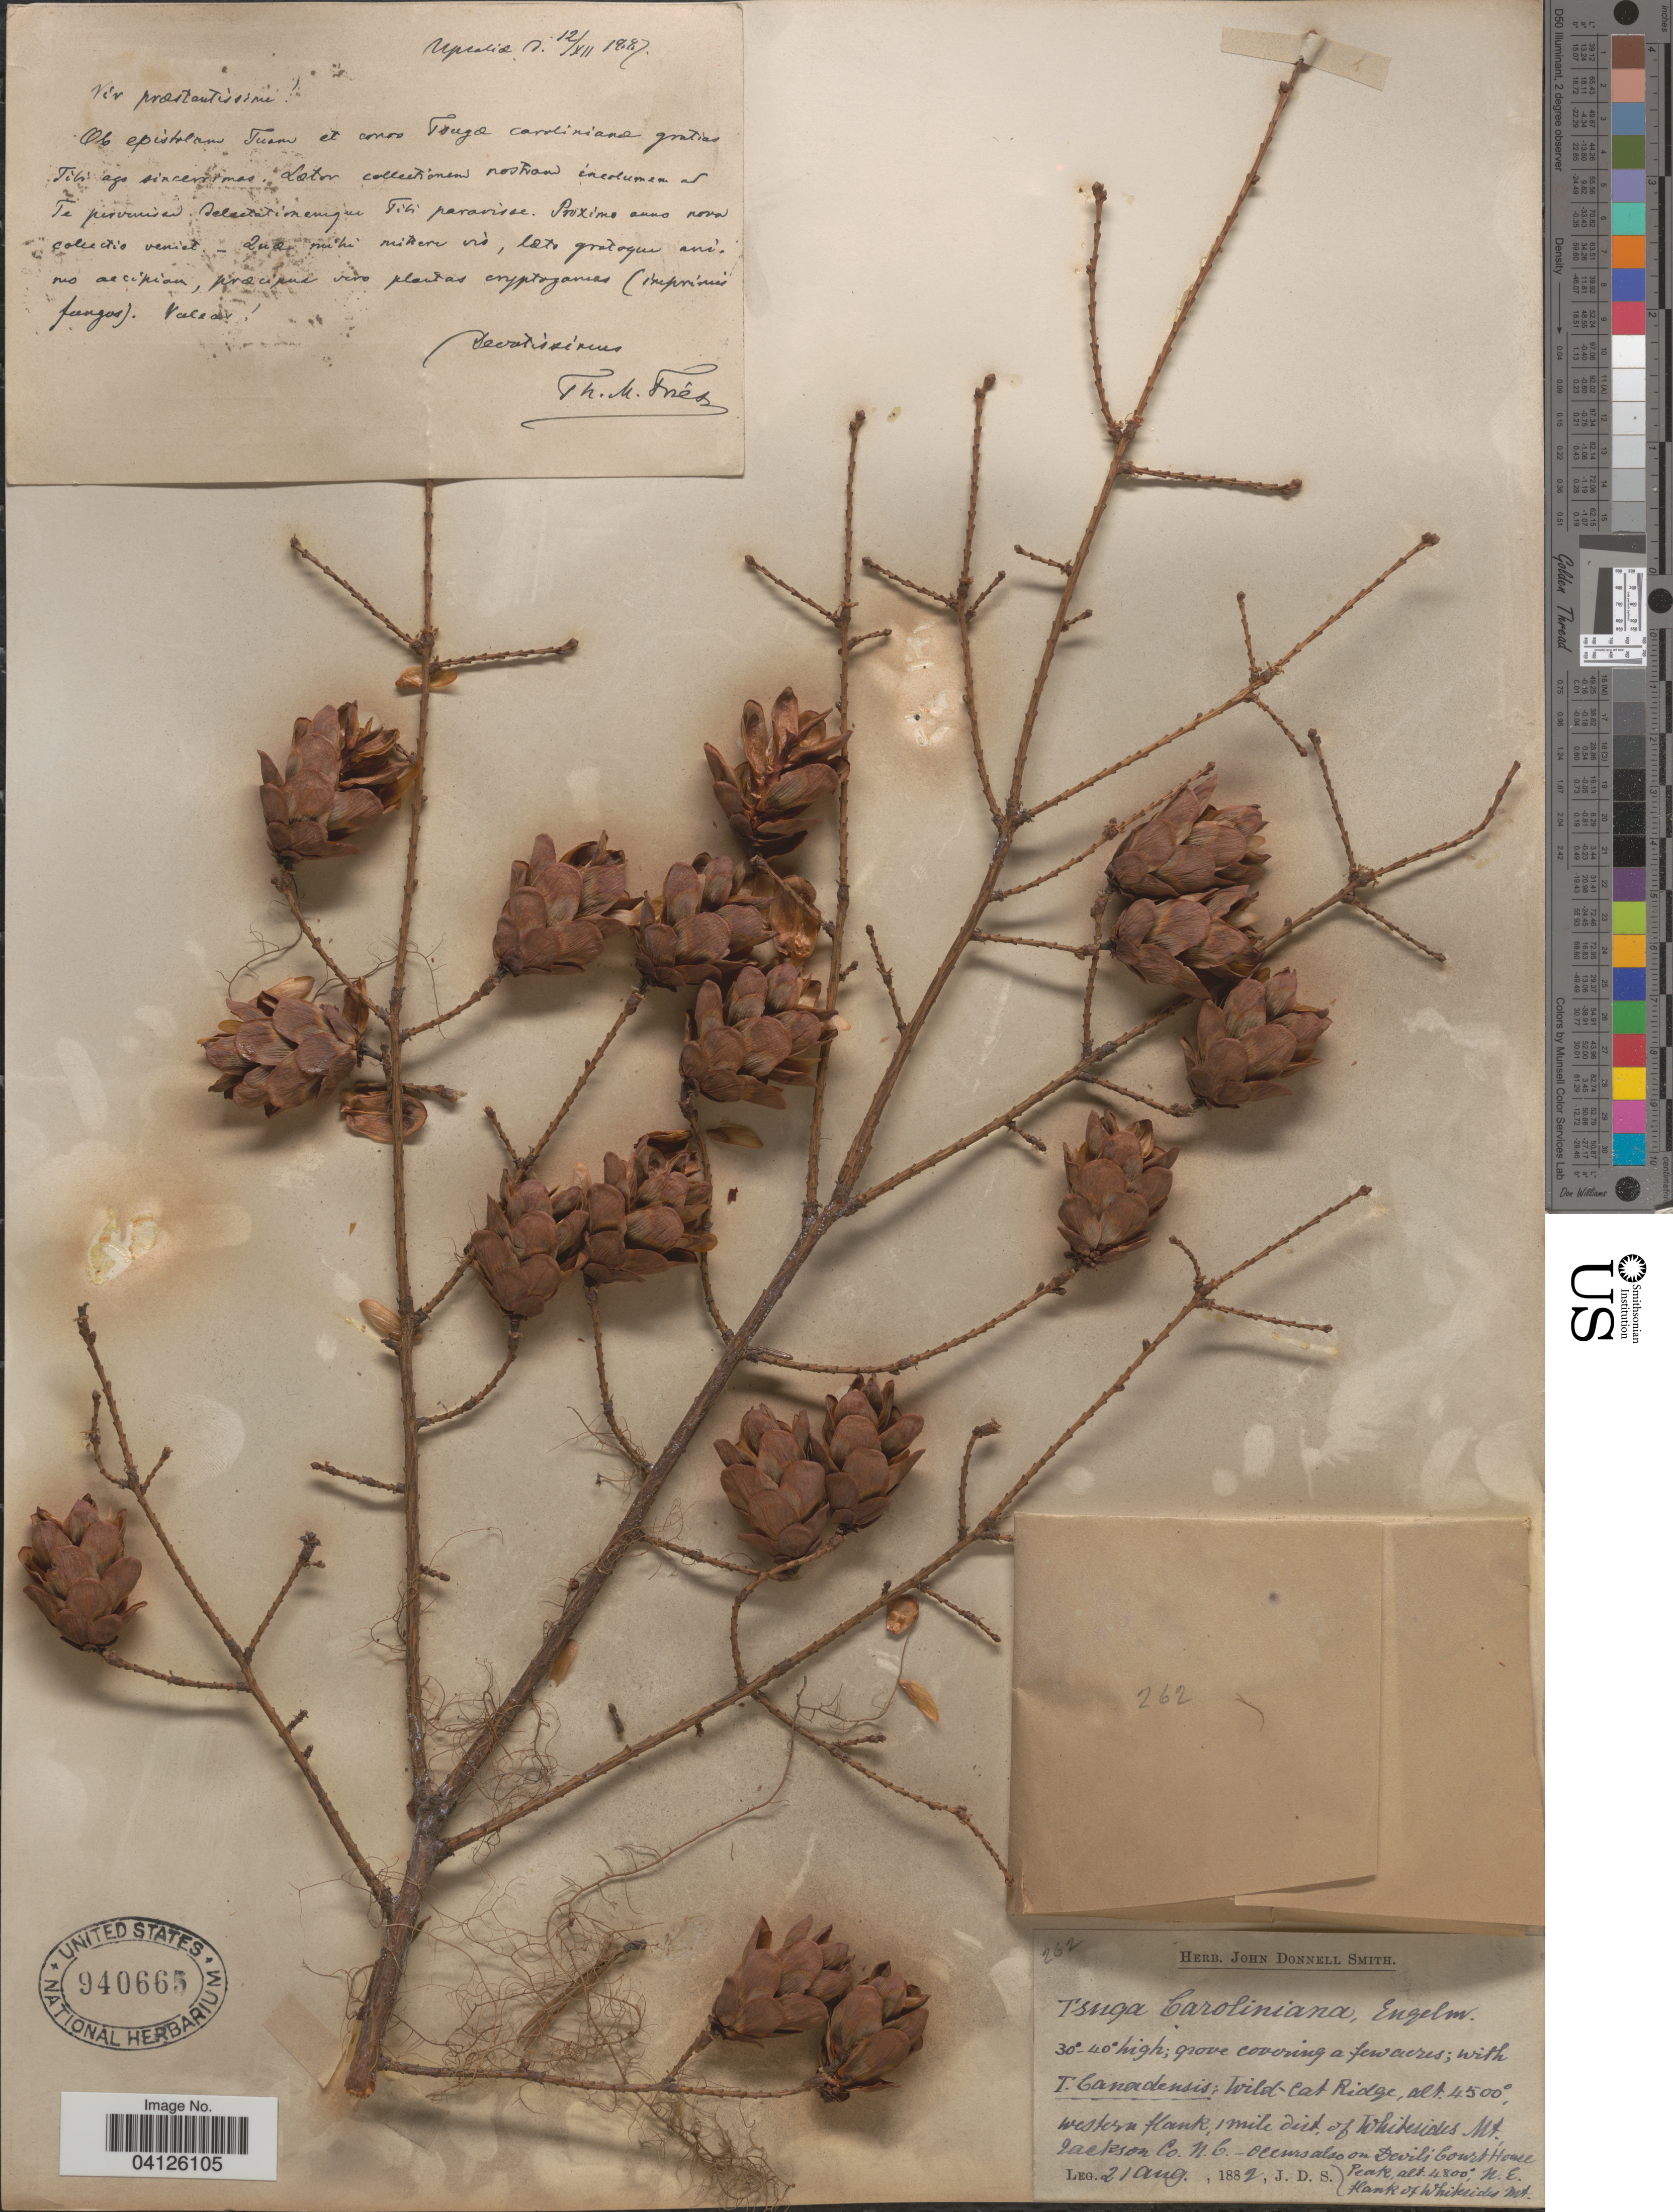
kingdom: Plantae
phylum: Tracheophyta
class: Pinopsida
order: Pinales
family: Pinaceae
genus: Tsuga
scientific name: Tsuga caroliniana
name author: Engelm.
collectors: J. Donnell Smith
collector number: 262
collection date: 1882-08-21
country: United States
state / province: North Carolina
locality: Western flank, 1 mile dist. of Whitesides Mt. Jackson Co. Occurs also on Devil's Court House PEak. N. E. flank of Whitesides Mt.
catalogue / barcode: US 940665